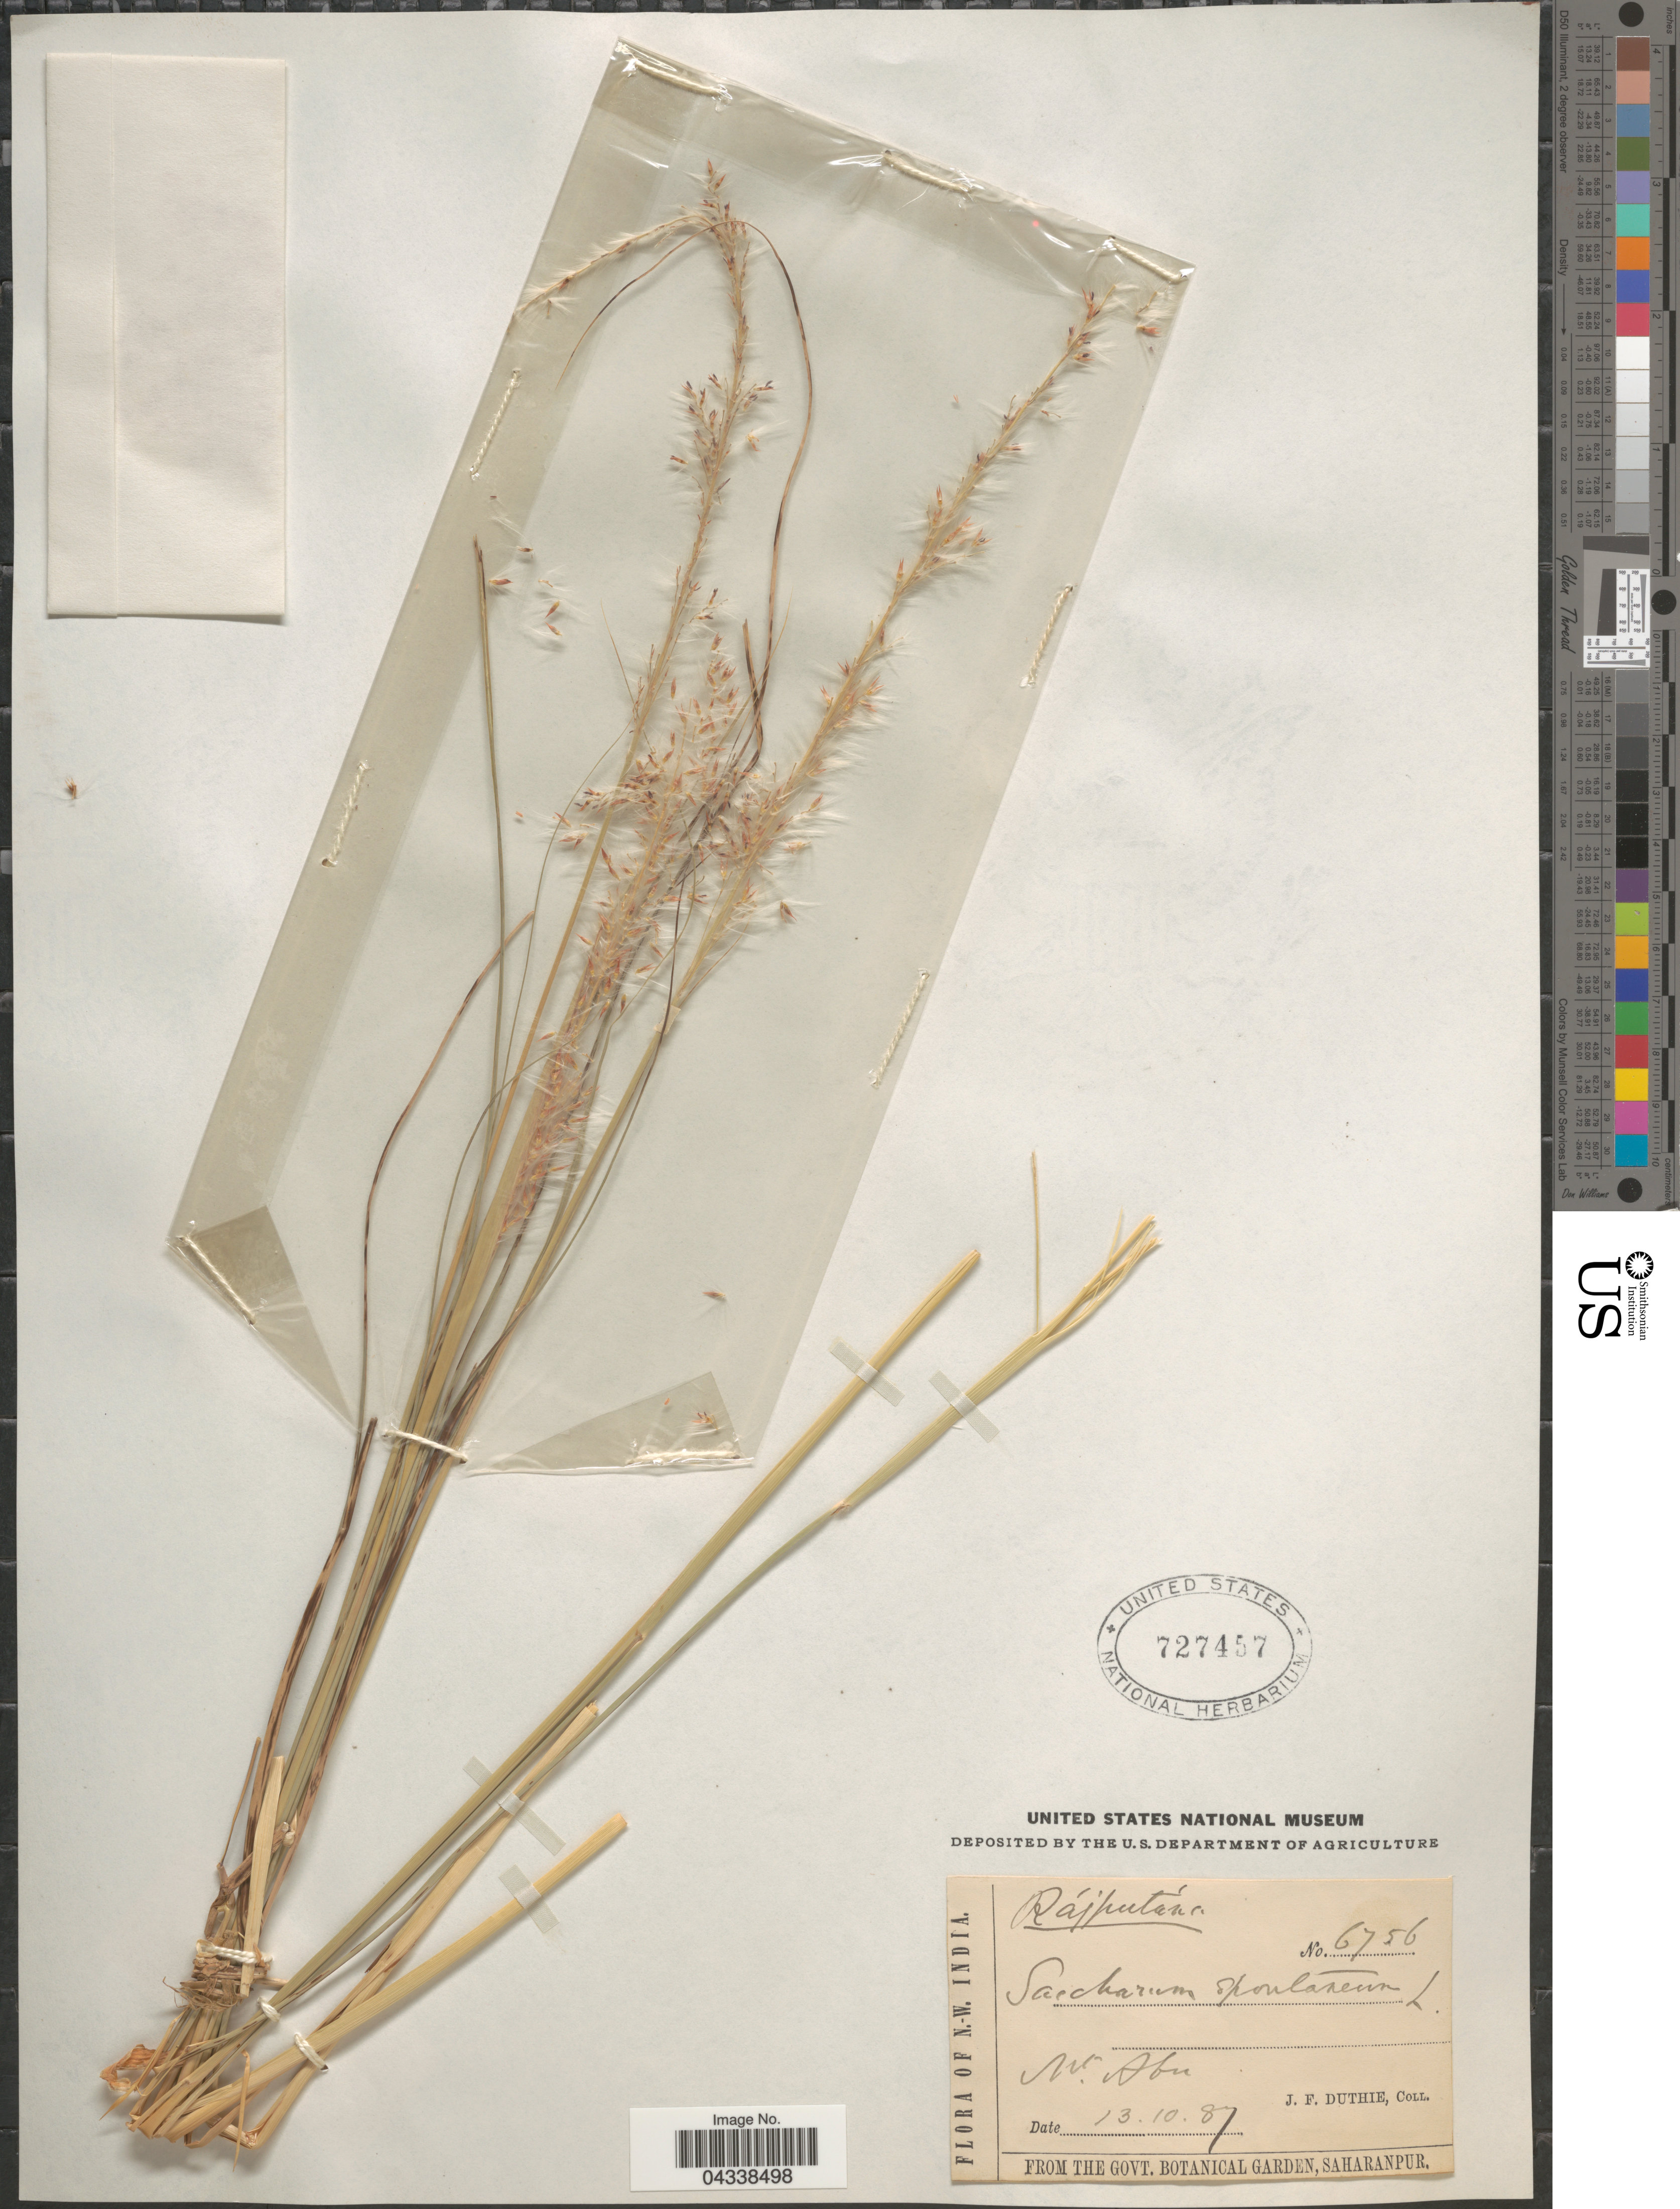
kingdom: Plantae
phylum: Tracheophyta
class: Liliopsida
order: Poales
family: Poaceae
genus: Saccharum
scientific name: Saccharum spontaneum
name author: L.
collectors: J. F. Duthie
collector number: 6756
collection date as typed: Transcribed d/m/y: 13/10/87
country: India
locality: N.-W. India. Rájputána. Mt. Abu.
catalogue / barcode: US 727457